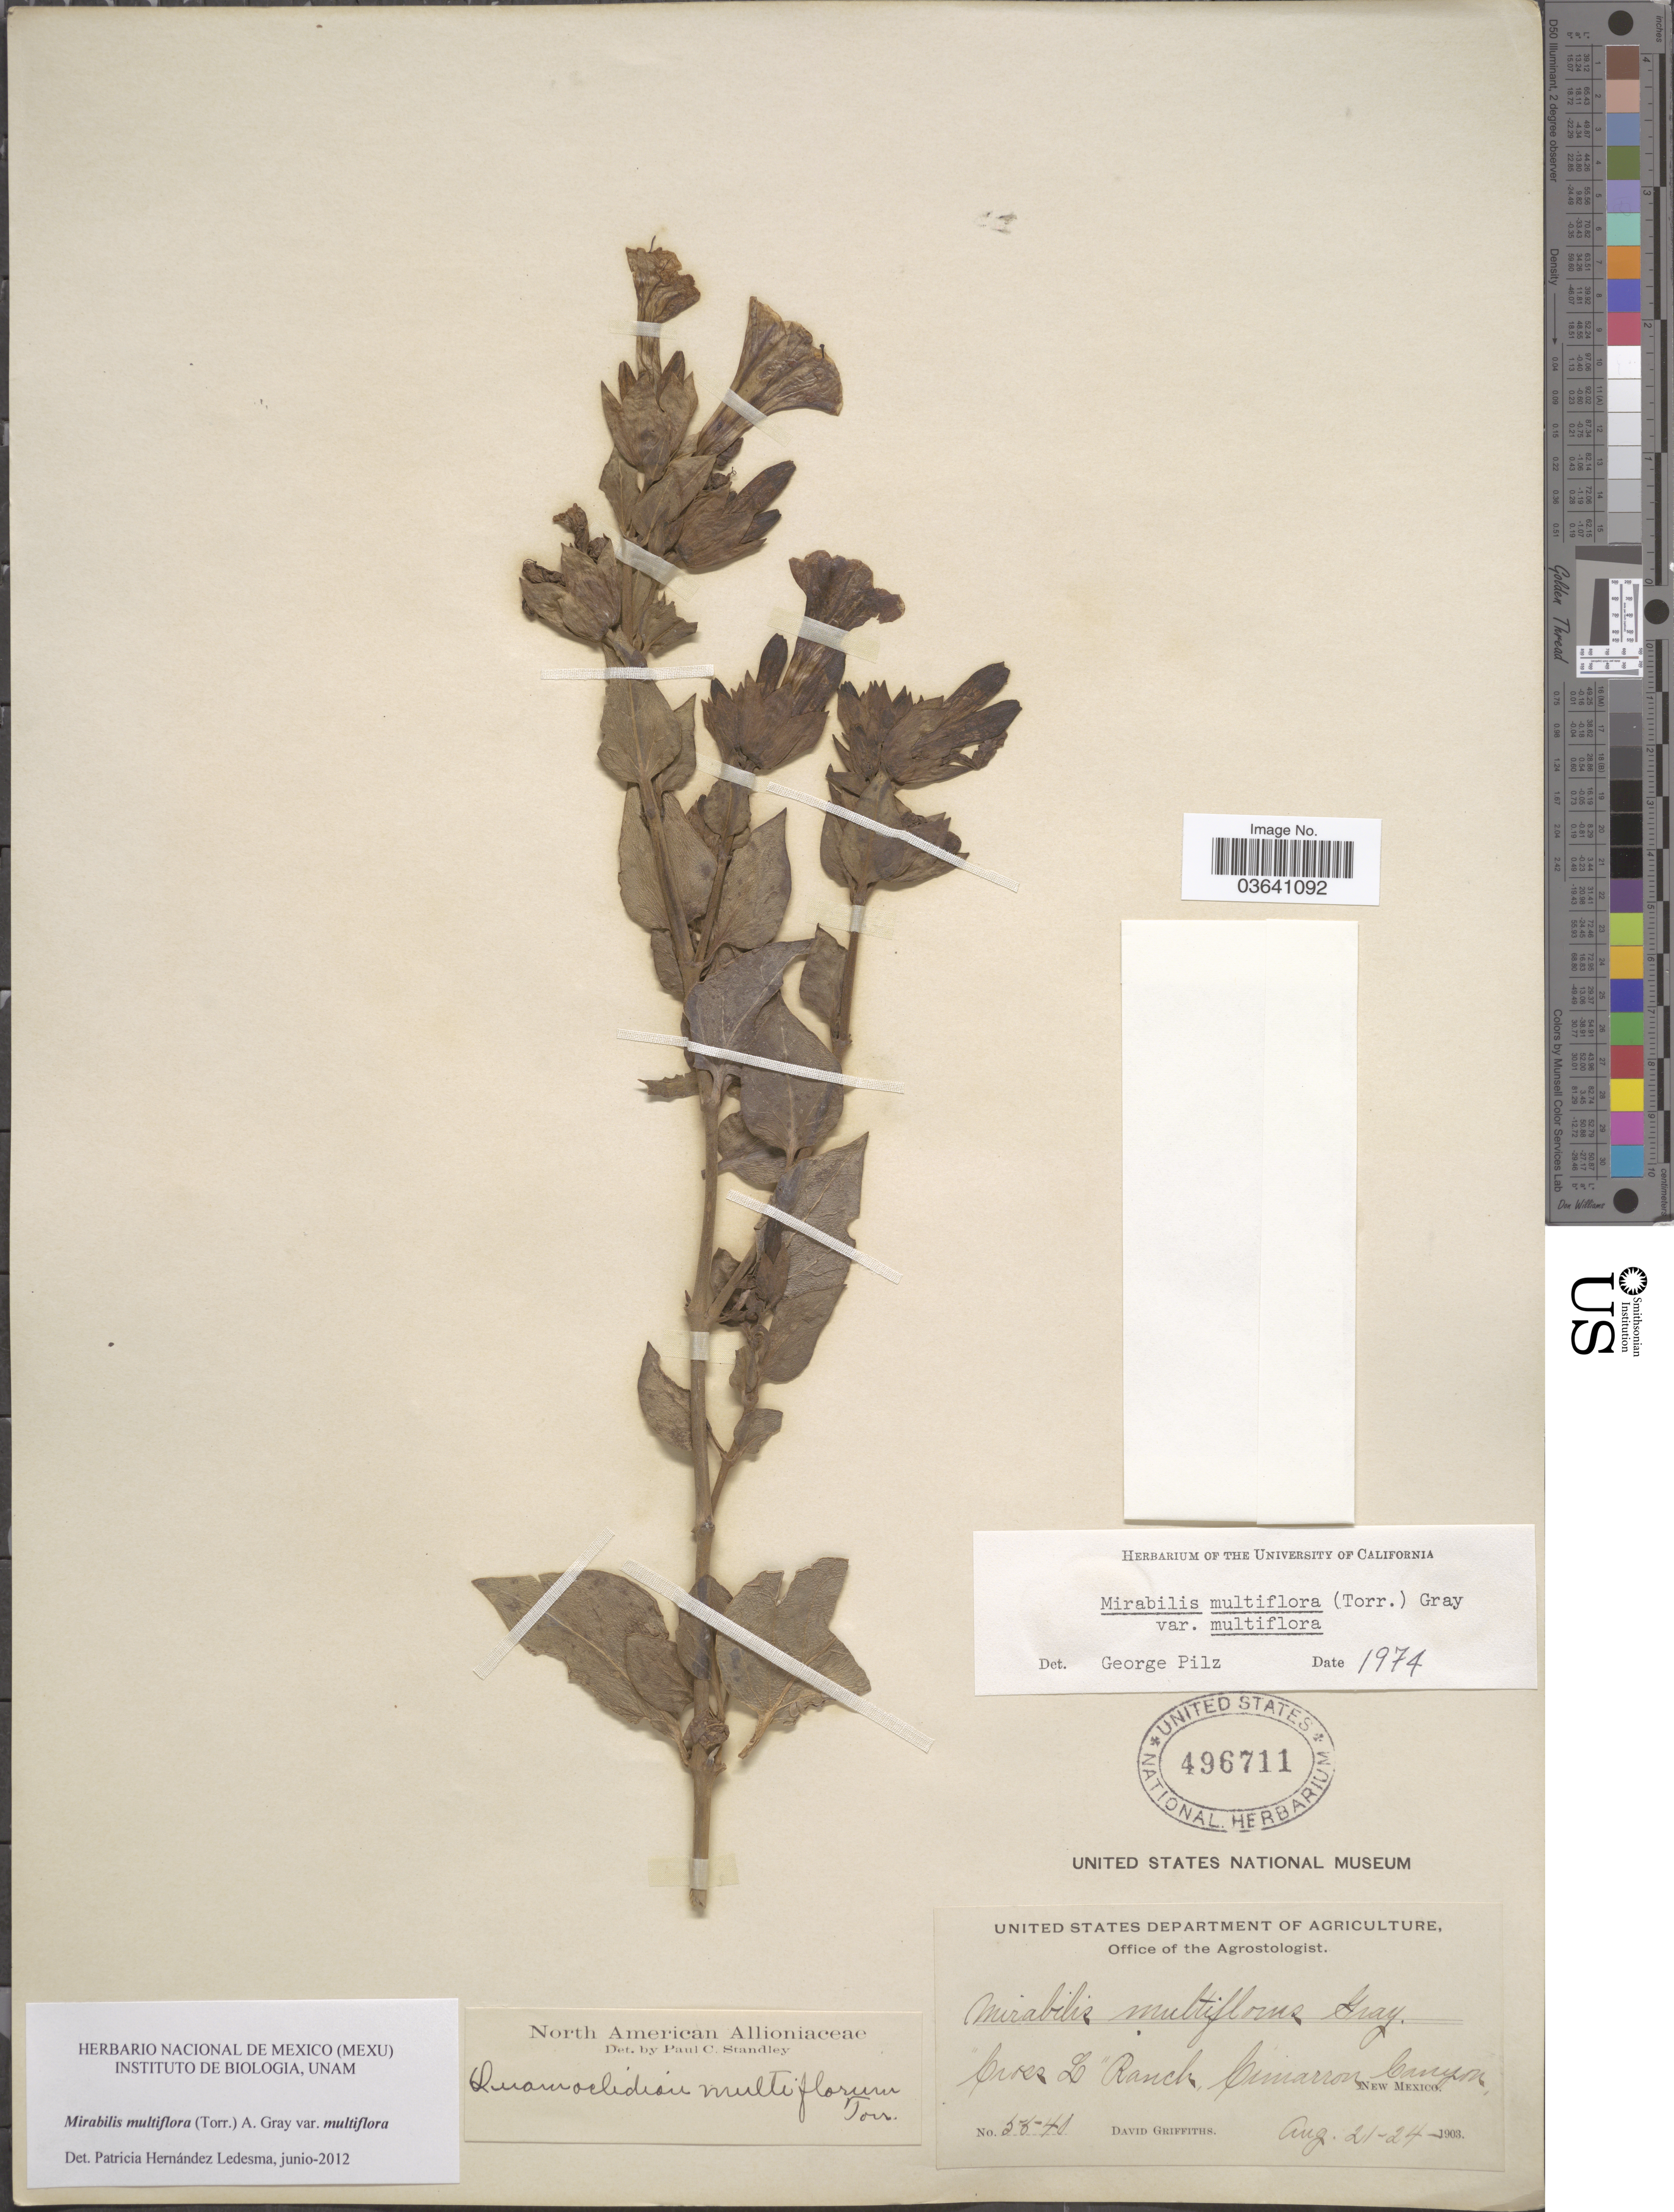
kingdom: Plantae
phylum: Tracheophyta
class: Magnoliopsida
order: Caryophyllales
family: Nyctaginaceae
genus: Mirabilis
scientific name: Mirabilis multiflora var. multiflora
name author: (Torr.) A. Gray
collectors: D. Griffiths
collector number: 5540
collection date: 1903-08-21/1903-08-24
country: United States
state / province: New Mexico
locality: Cross L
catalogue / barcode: US 496711